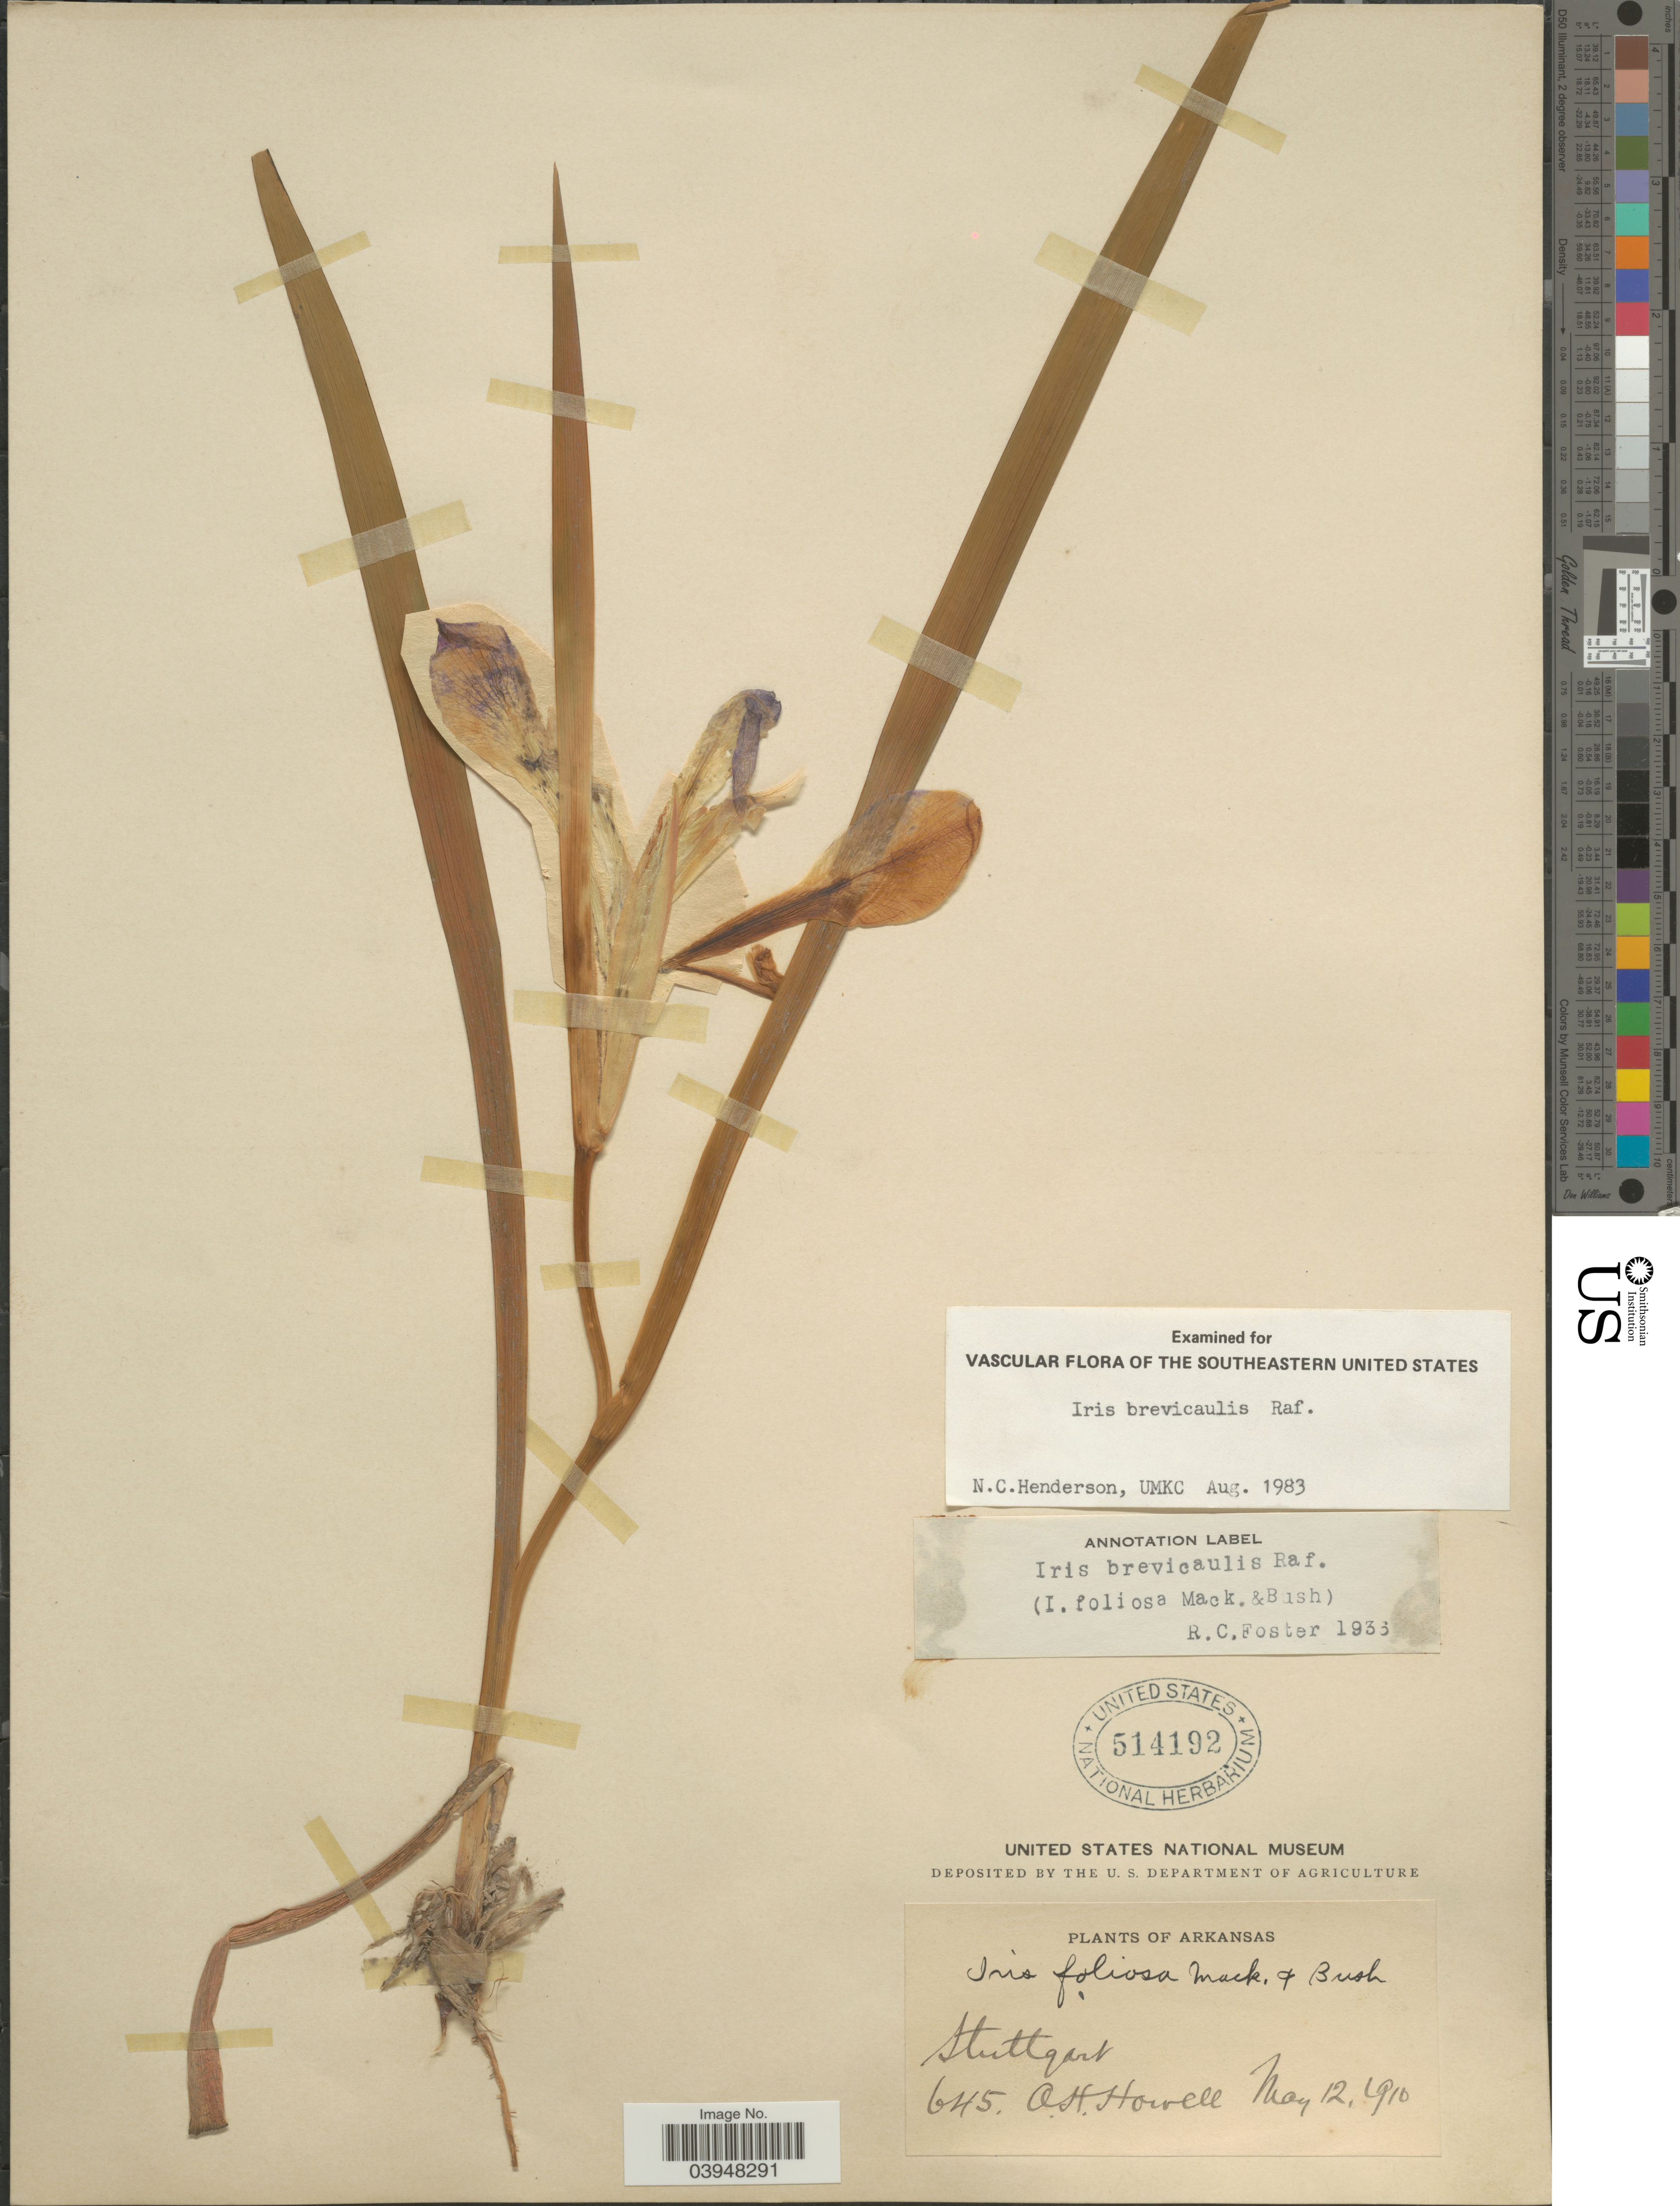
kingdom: Plantae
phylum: Tracheophyta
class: Liliopsida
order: Asparagales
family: Iridaceae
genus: Iris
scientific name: Iris brevicaulis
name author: Raf.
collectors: A. Howell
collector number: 645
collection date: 1910-05-12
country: United States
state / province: Arkansas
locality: Stuttgart.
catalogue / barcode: US 514192